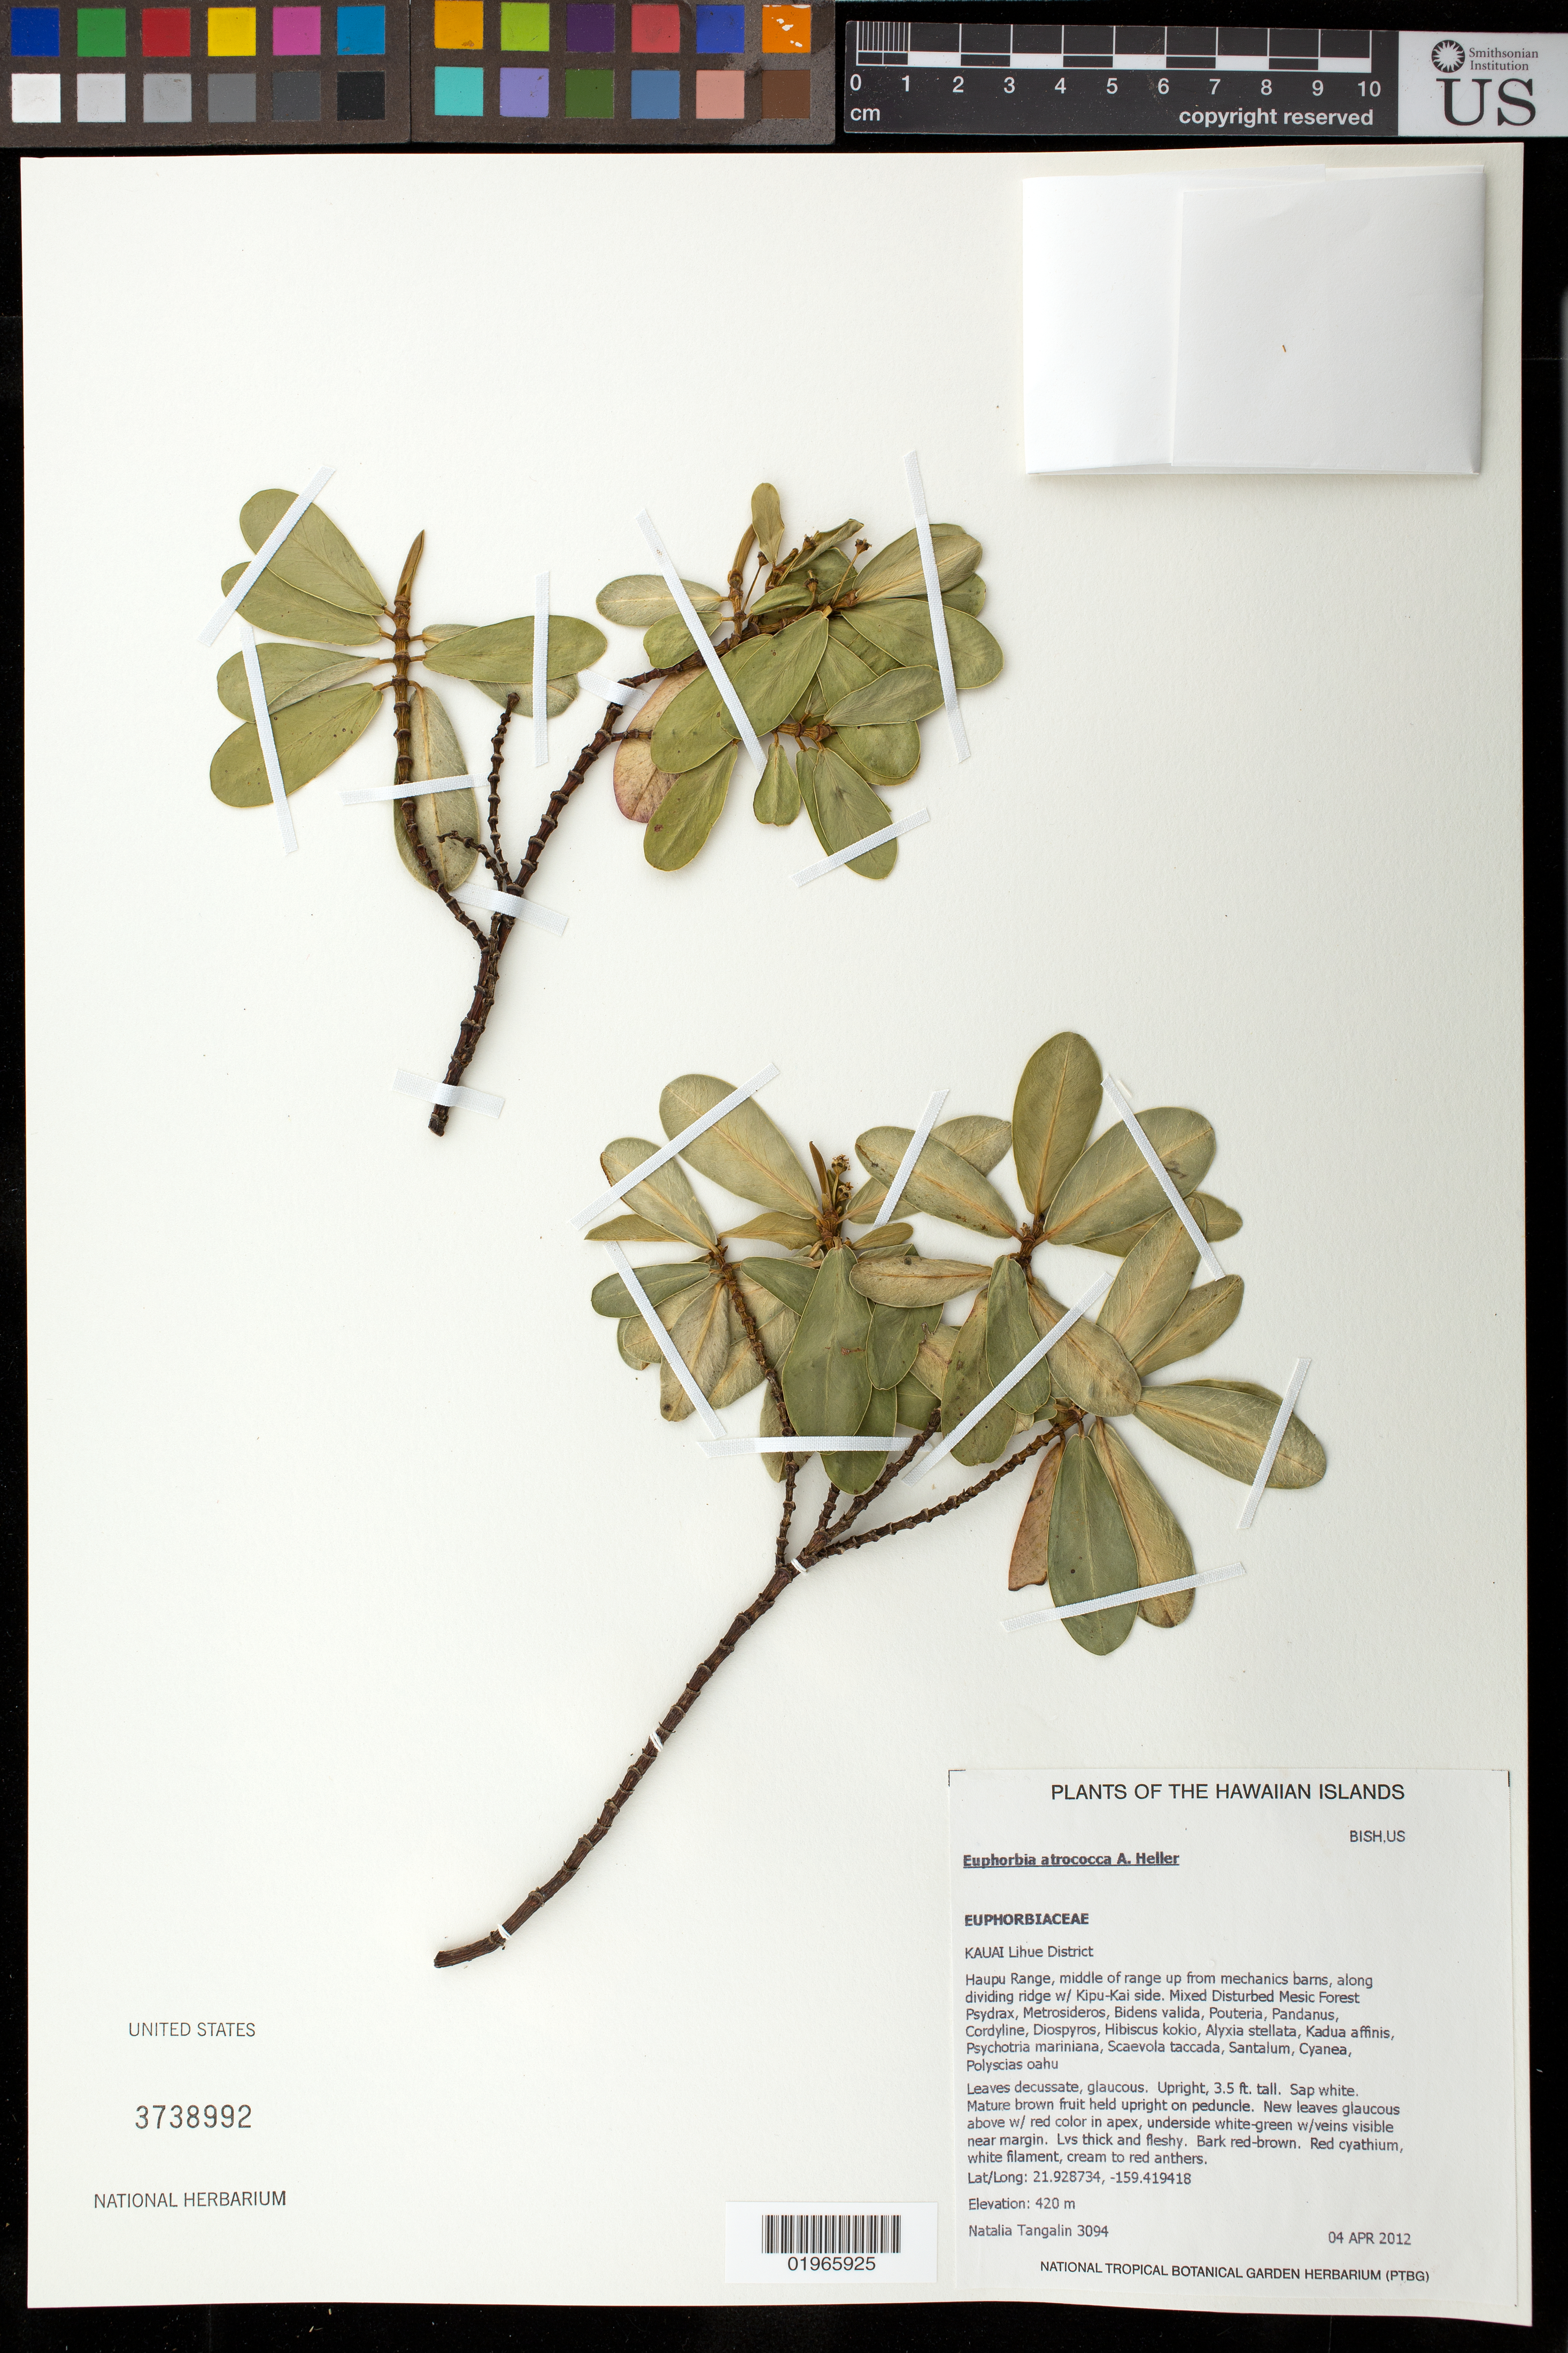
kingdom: Plantae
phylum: Tracheophyta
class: Magnoliopsida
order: Malpighiales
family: Euphorbiaceae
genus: Euphorbia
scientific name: Euphorbia atrococca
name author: A. Heller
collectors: N. Tangalin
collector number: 3094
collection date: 2012-04-04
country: United States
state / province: Hawaii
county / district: Kauai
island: Kaua'i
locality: Lihue District, Haupu Range, middle of range up from mechanics barns, along dividing ridge w/Kipu-Kai side.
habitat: Mixed disturbed mesic forest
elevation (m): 420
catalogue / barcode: US 3738992